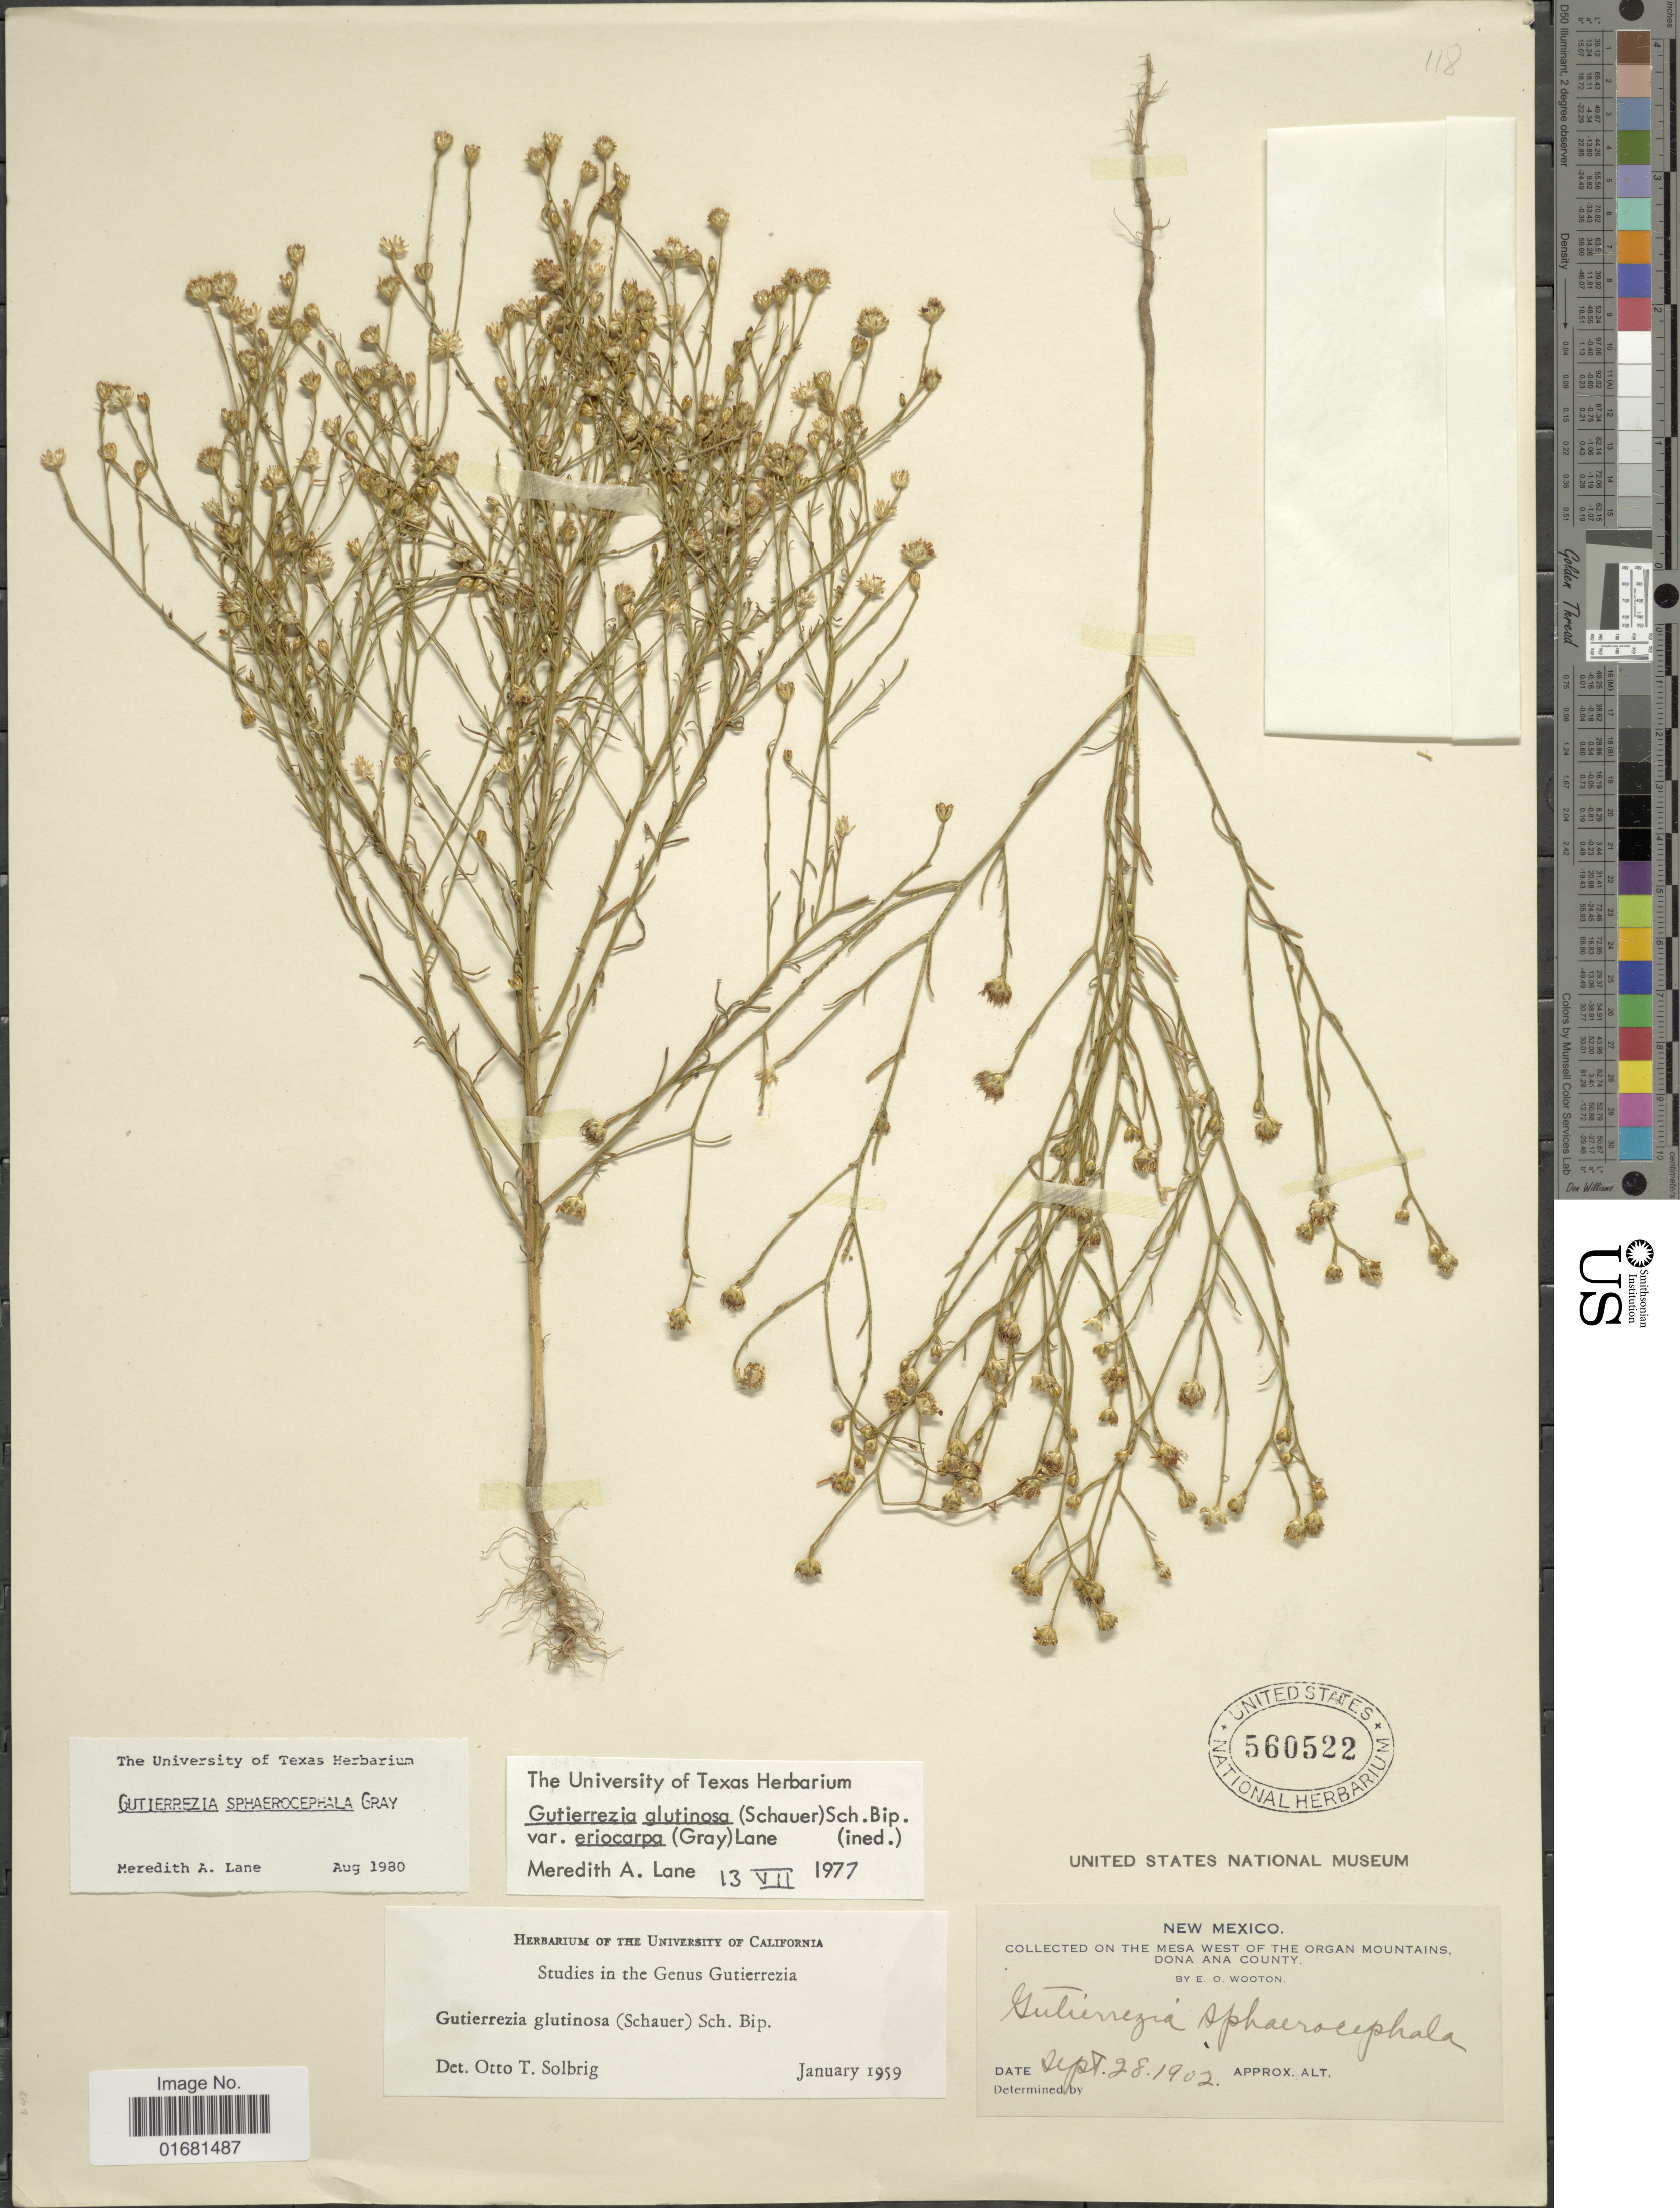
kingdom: Plantae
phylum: Tracheophyta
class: Magnoliopsida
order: Asterales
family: Asteraceae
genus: Gutierrezia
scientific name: Gutierrezia sphaerocephala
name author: A. Gray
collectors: E. O. Wooton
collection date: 1902-09-28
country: United States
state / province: New Mexico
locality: New Mexico. On the Mesa of the Organ Mountains. Dona Ana County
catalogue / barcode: US 560522